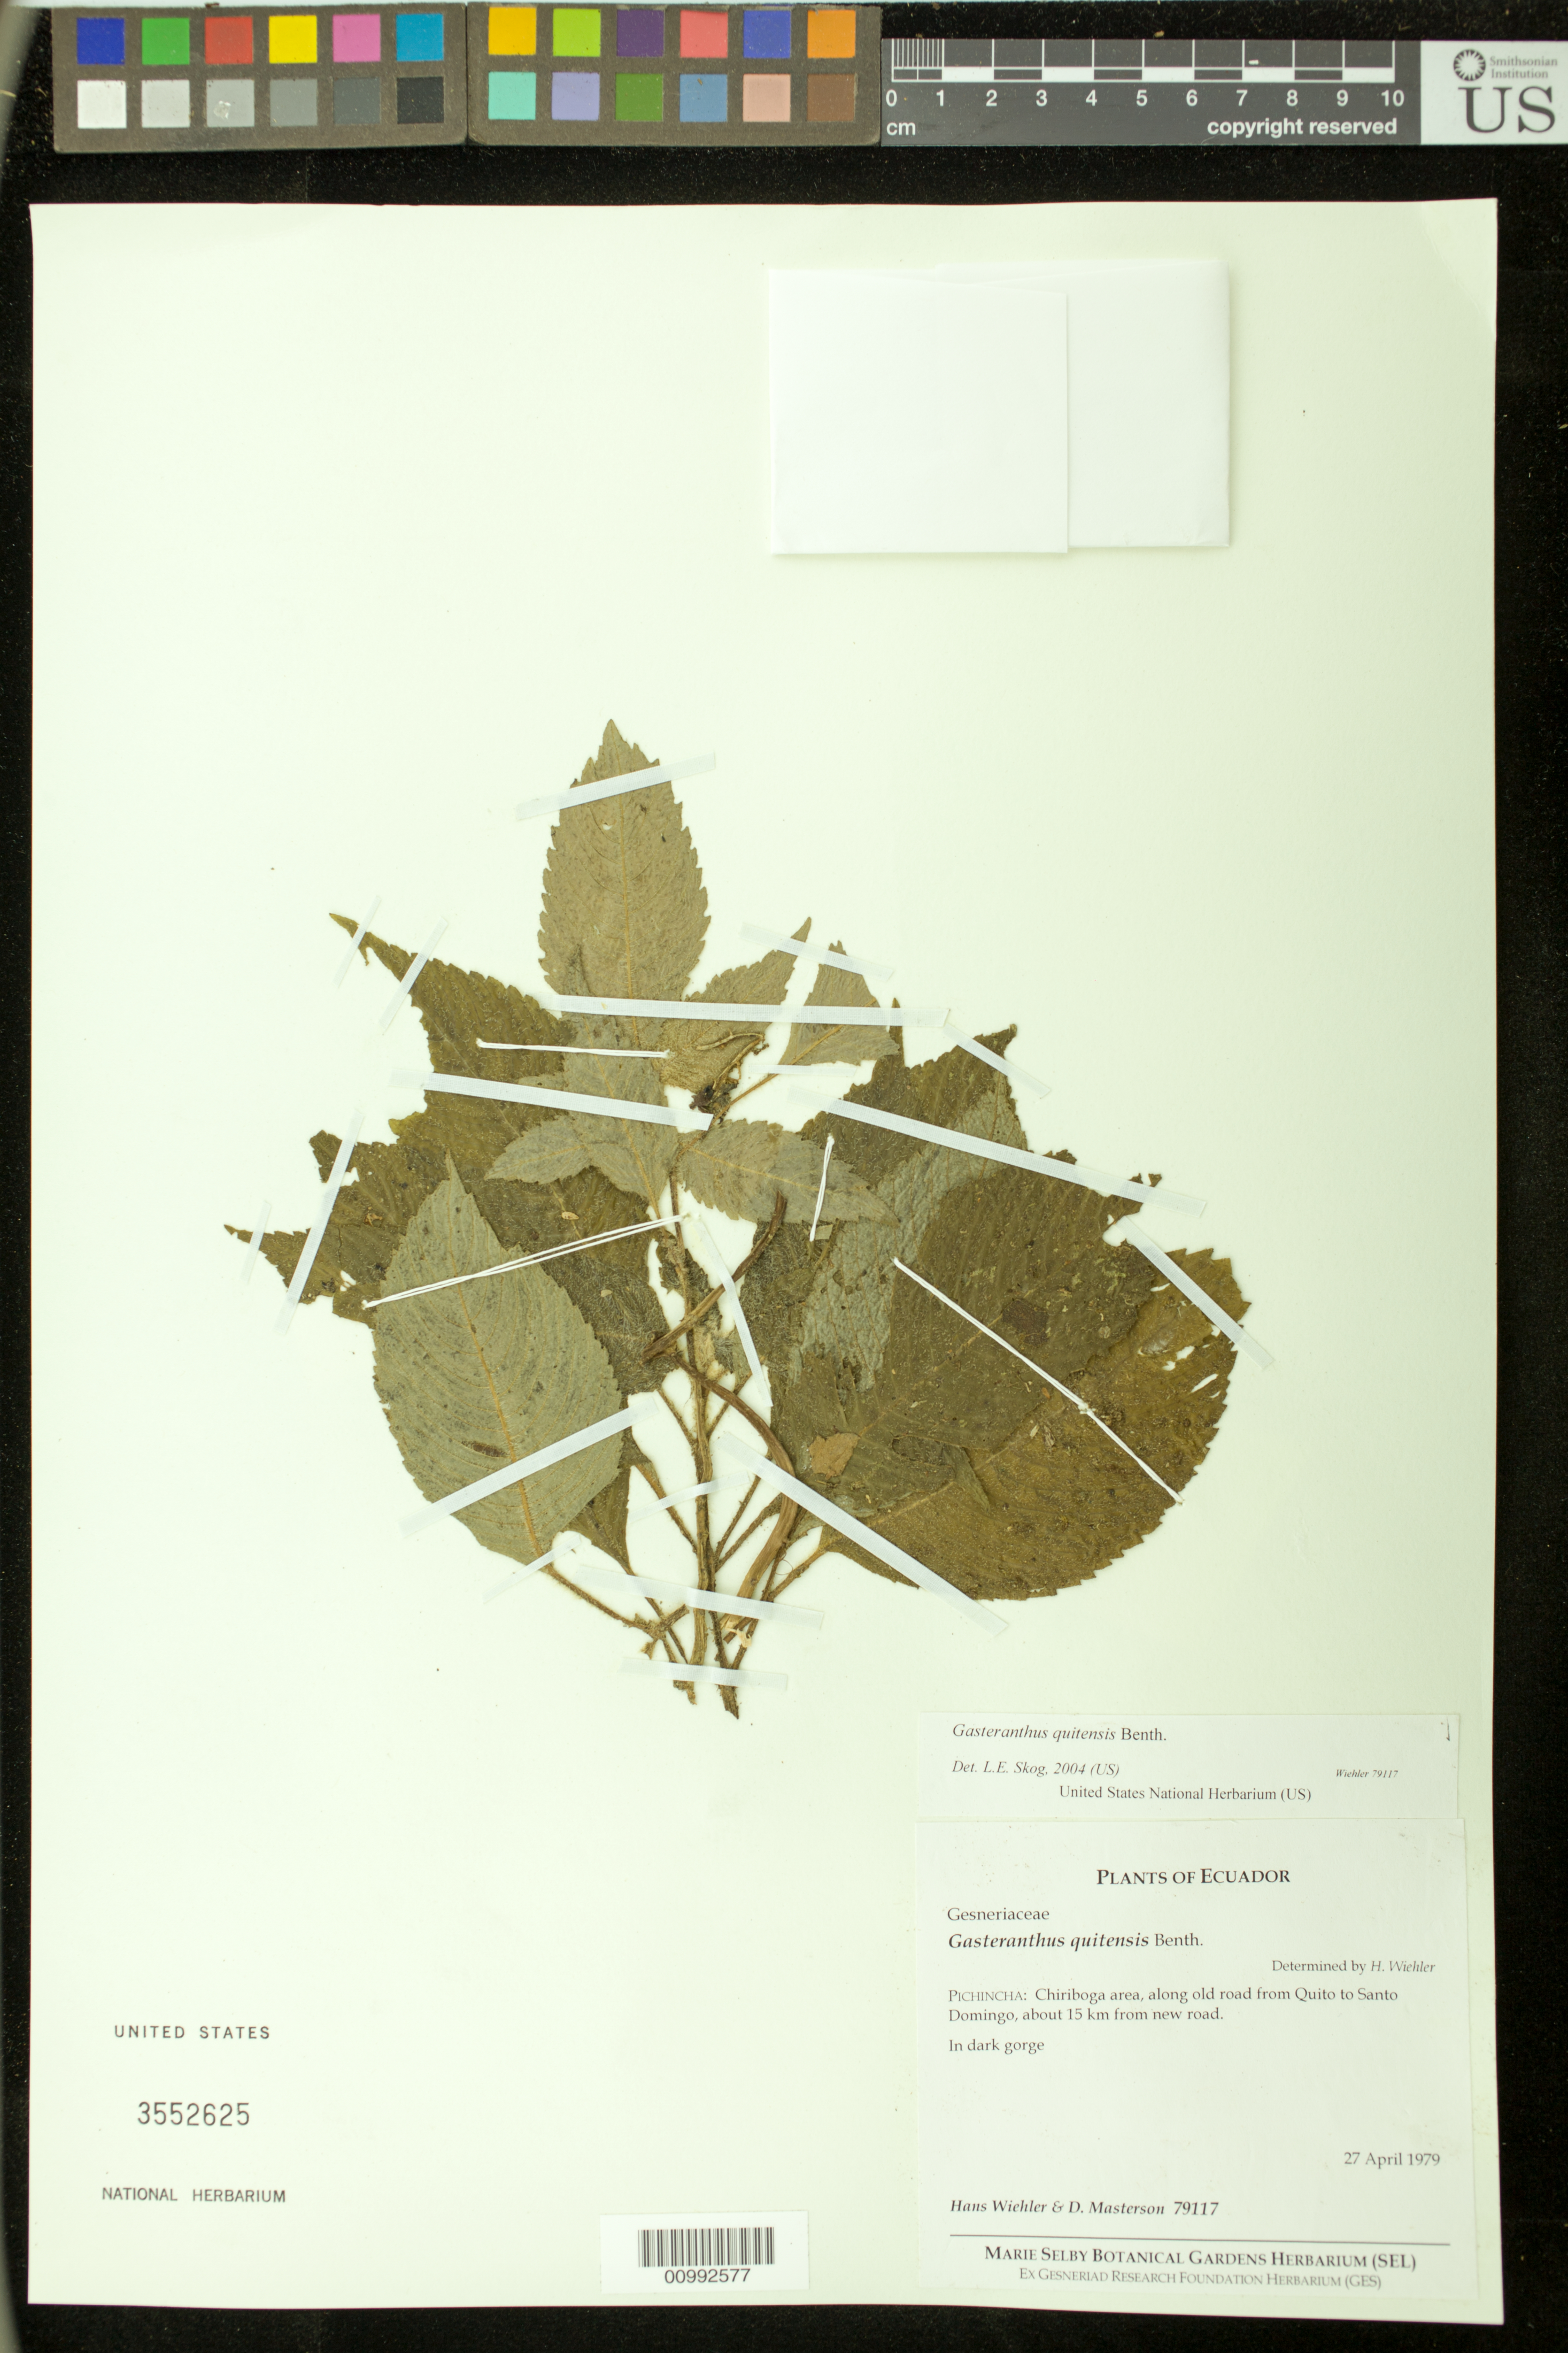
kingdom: Plantae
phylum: Tracheophyta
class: Magnoliopsida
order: Lamiales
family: Gesneriaceae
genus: Gasteranthus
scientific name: Gasteranthus quitensis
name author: Benth.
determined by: Skog, Laurence E.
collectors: H. J. Wiehler & D. Masterson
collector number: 79117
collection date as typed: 27 Apr 1979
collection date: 1979-04-27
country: Ecuador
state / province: Pichincha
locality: Pichincha: Chiriboga area, along old road from Quito to Santo Domingo, about 15 km from new road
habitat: In dark gorge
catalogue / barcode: US 3552625